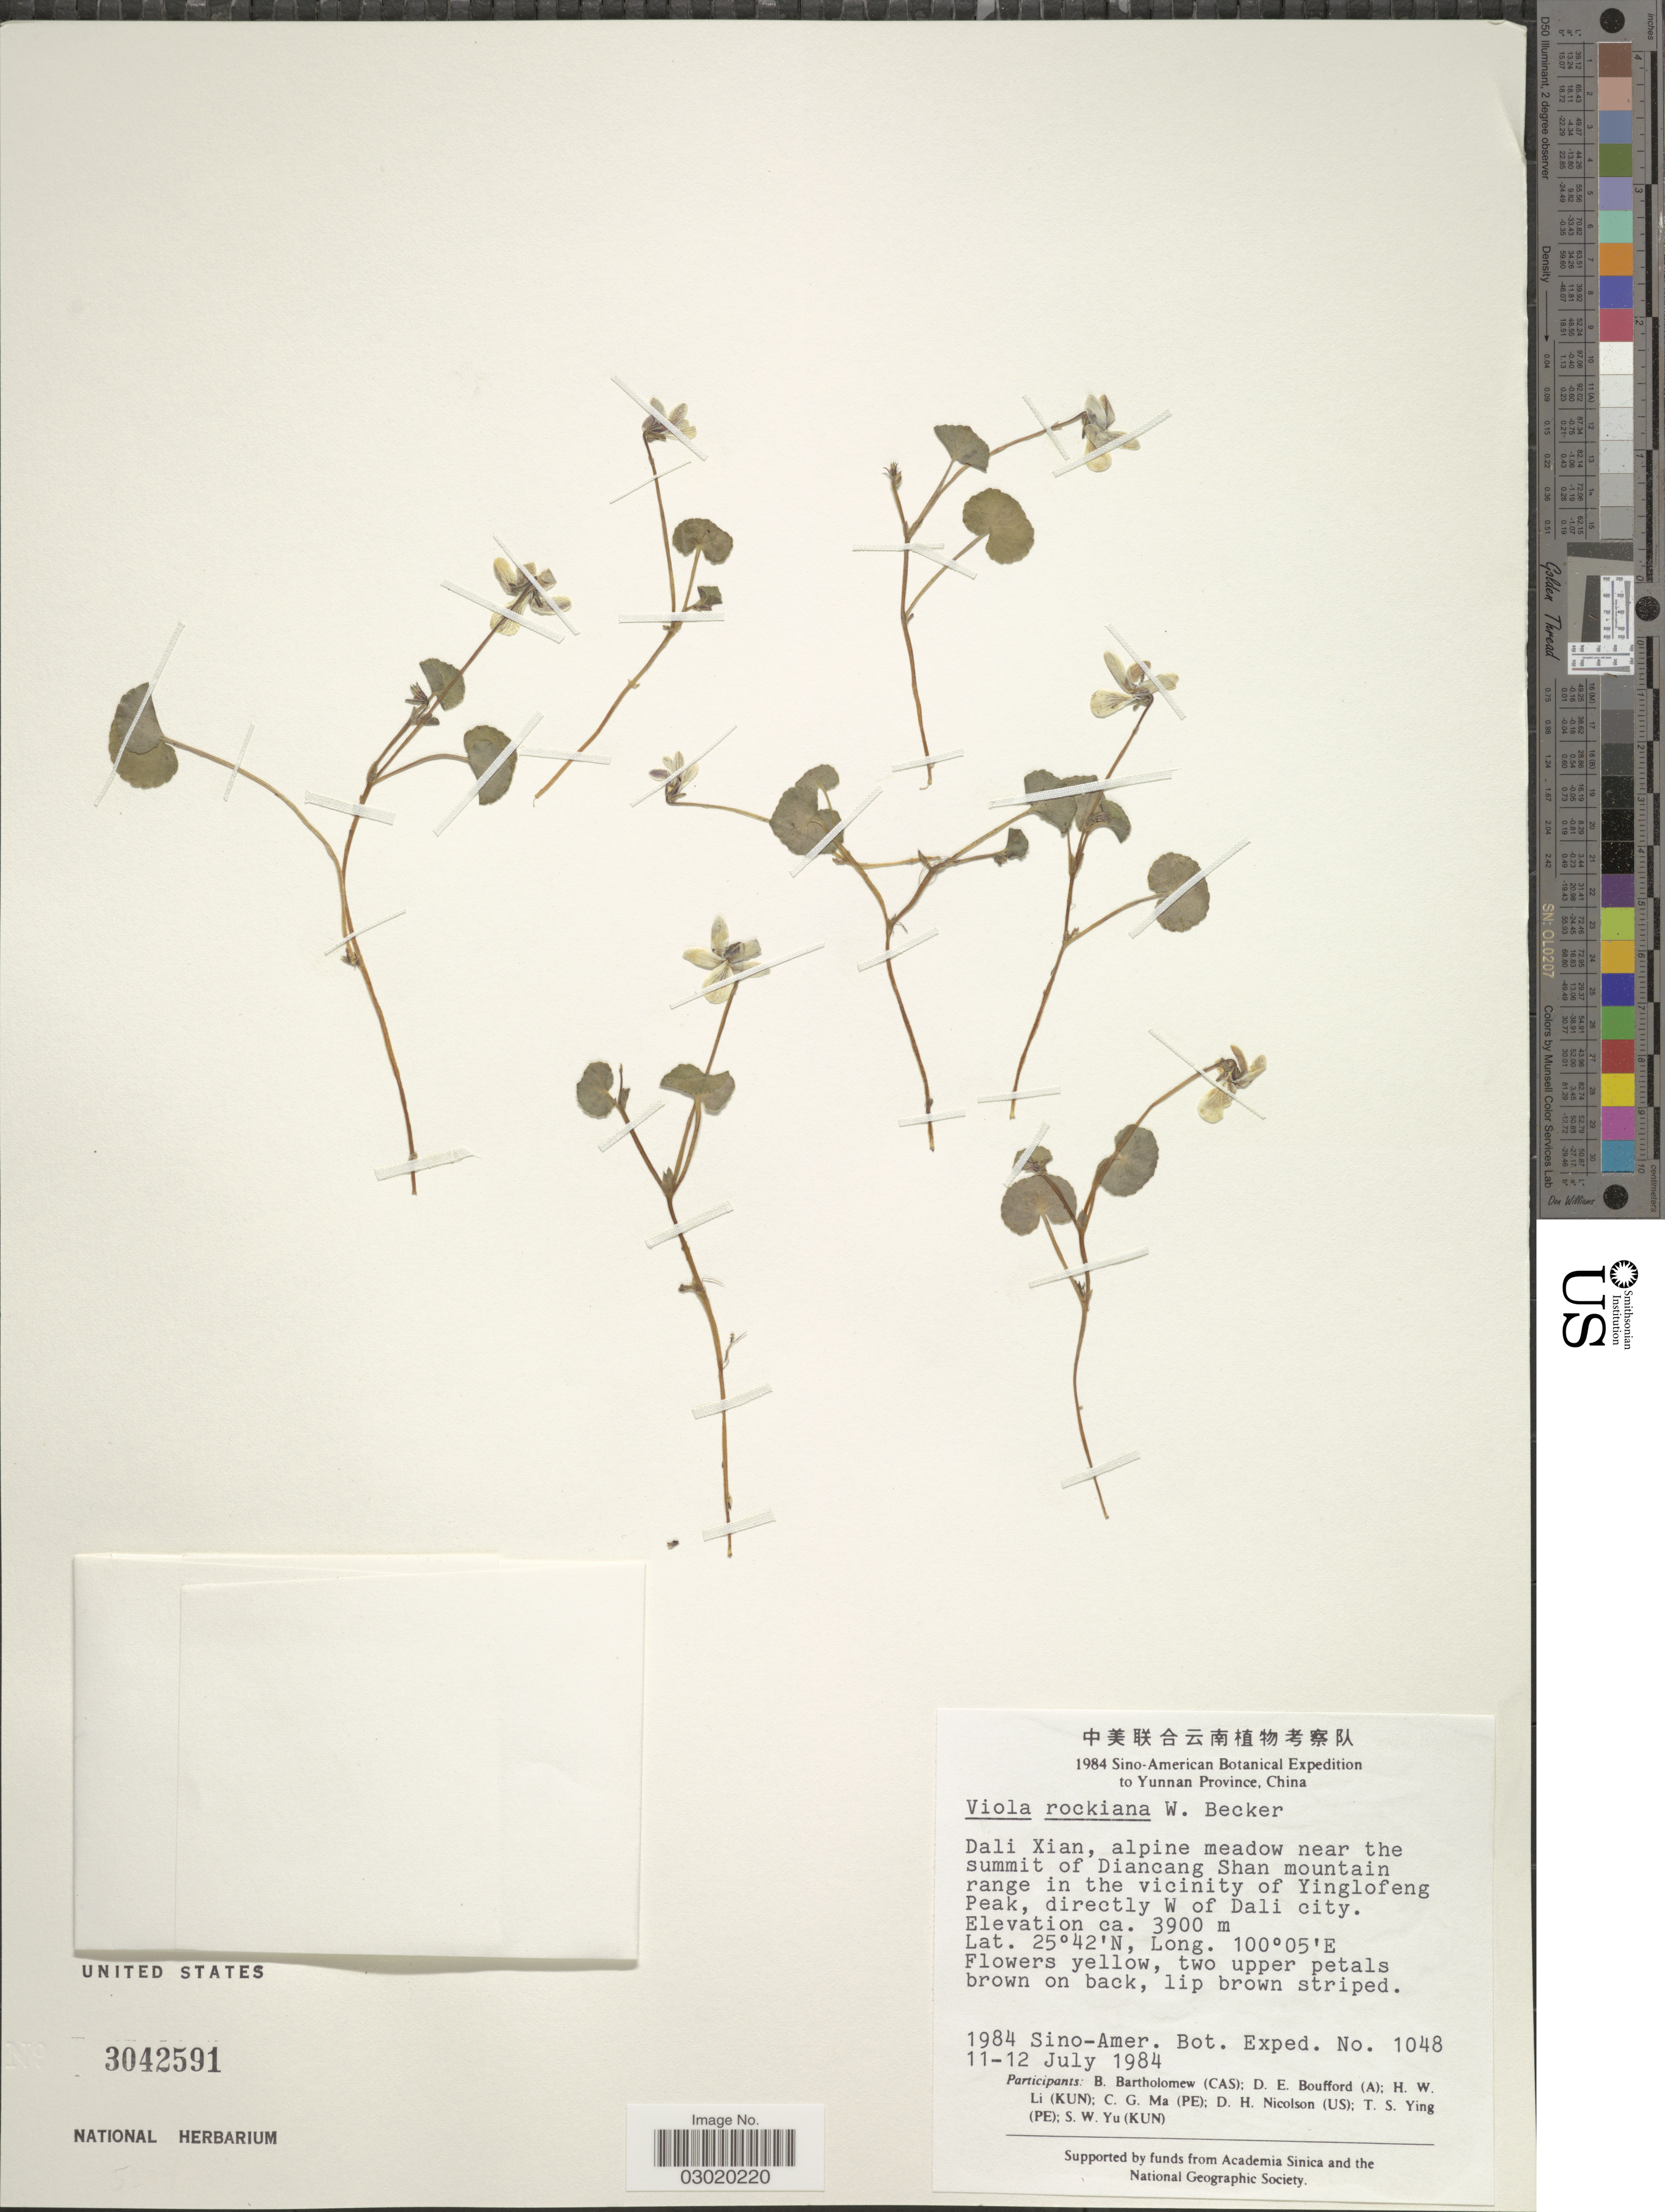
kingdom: Plantae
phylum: Tracheophyta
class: Magnoliopsida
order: Malpighiales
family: Violaceae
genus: Viola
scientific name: Viola rockiana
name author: W. Becker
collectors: Sino-Amer. Bot. Exped. 1984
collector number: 1048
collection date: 1984-07-11/1984-07-12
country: China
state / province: Yunnan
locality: Dali Xian, alpine meadow near the summit of Diancang Shan mountain range in the vicinity of Yinglofeng Peak, directly W of Dali city.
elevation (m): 3900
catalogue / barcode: US 3042591